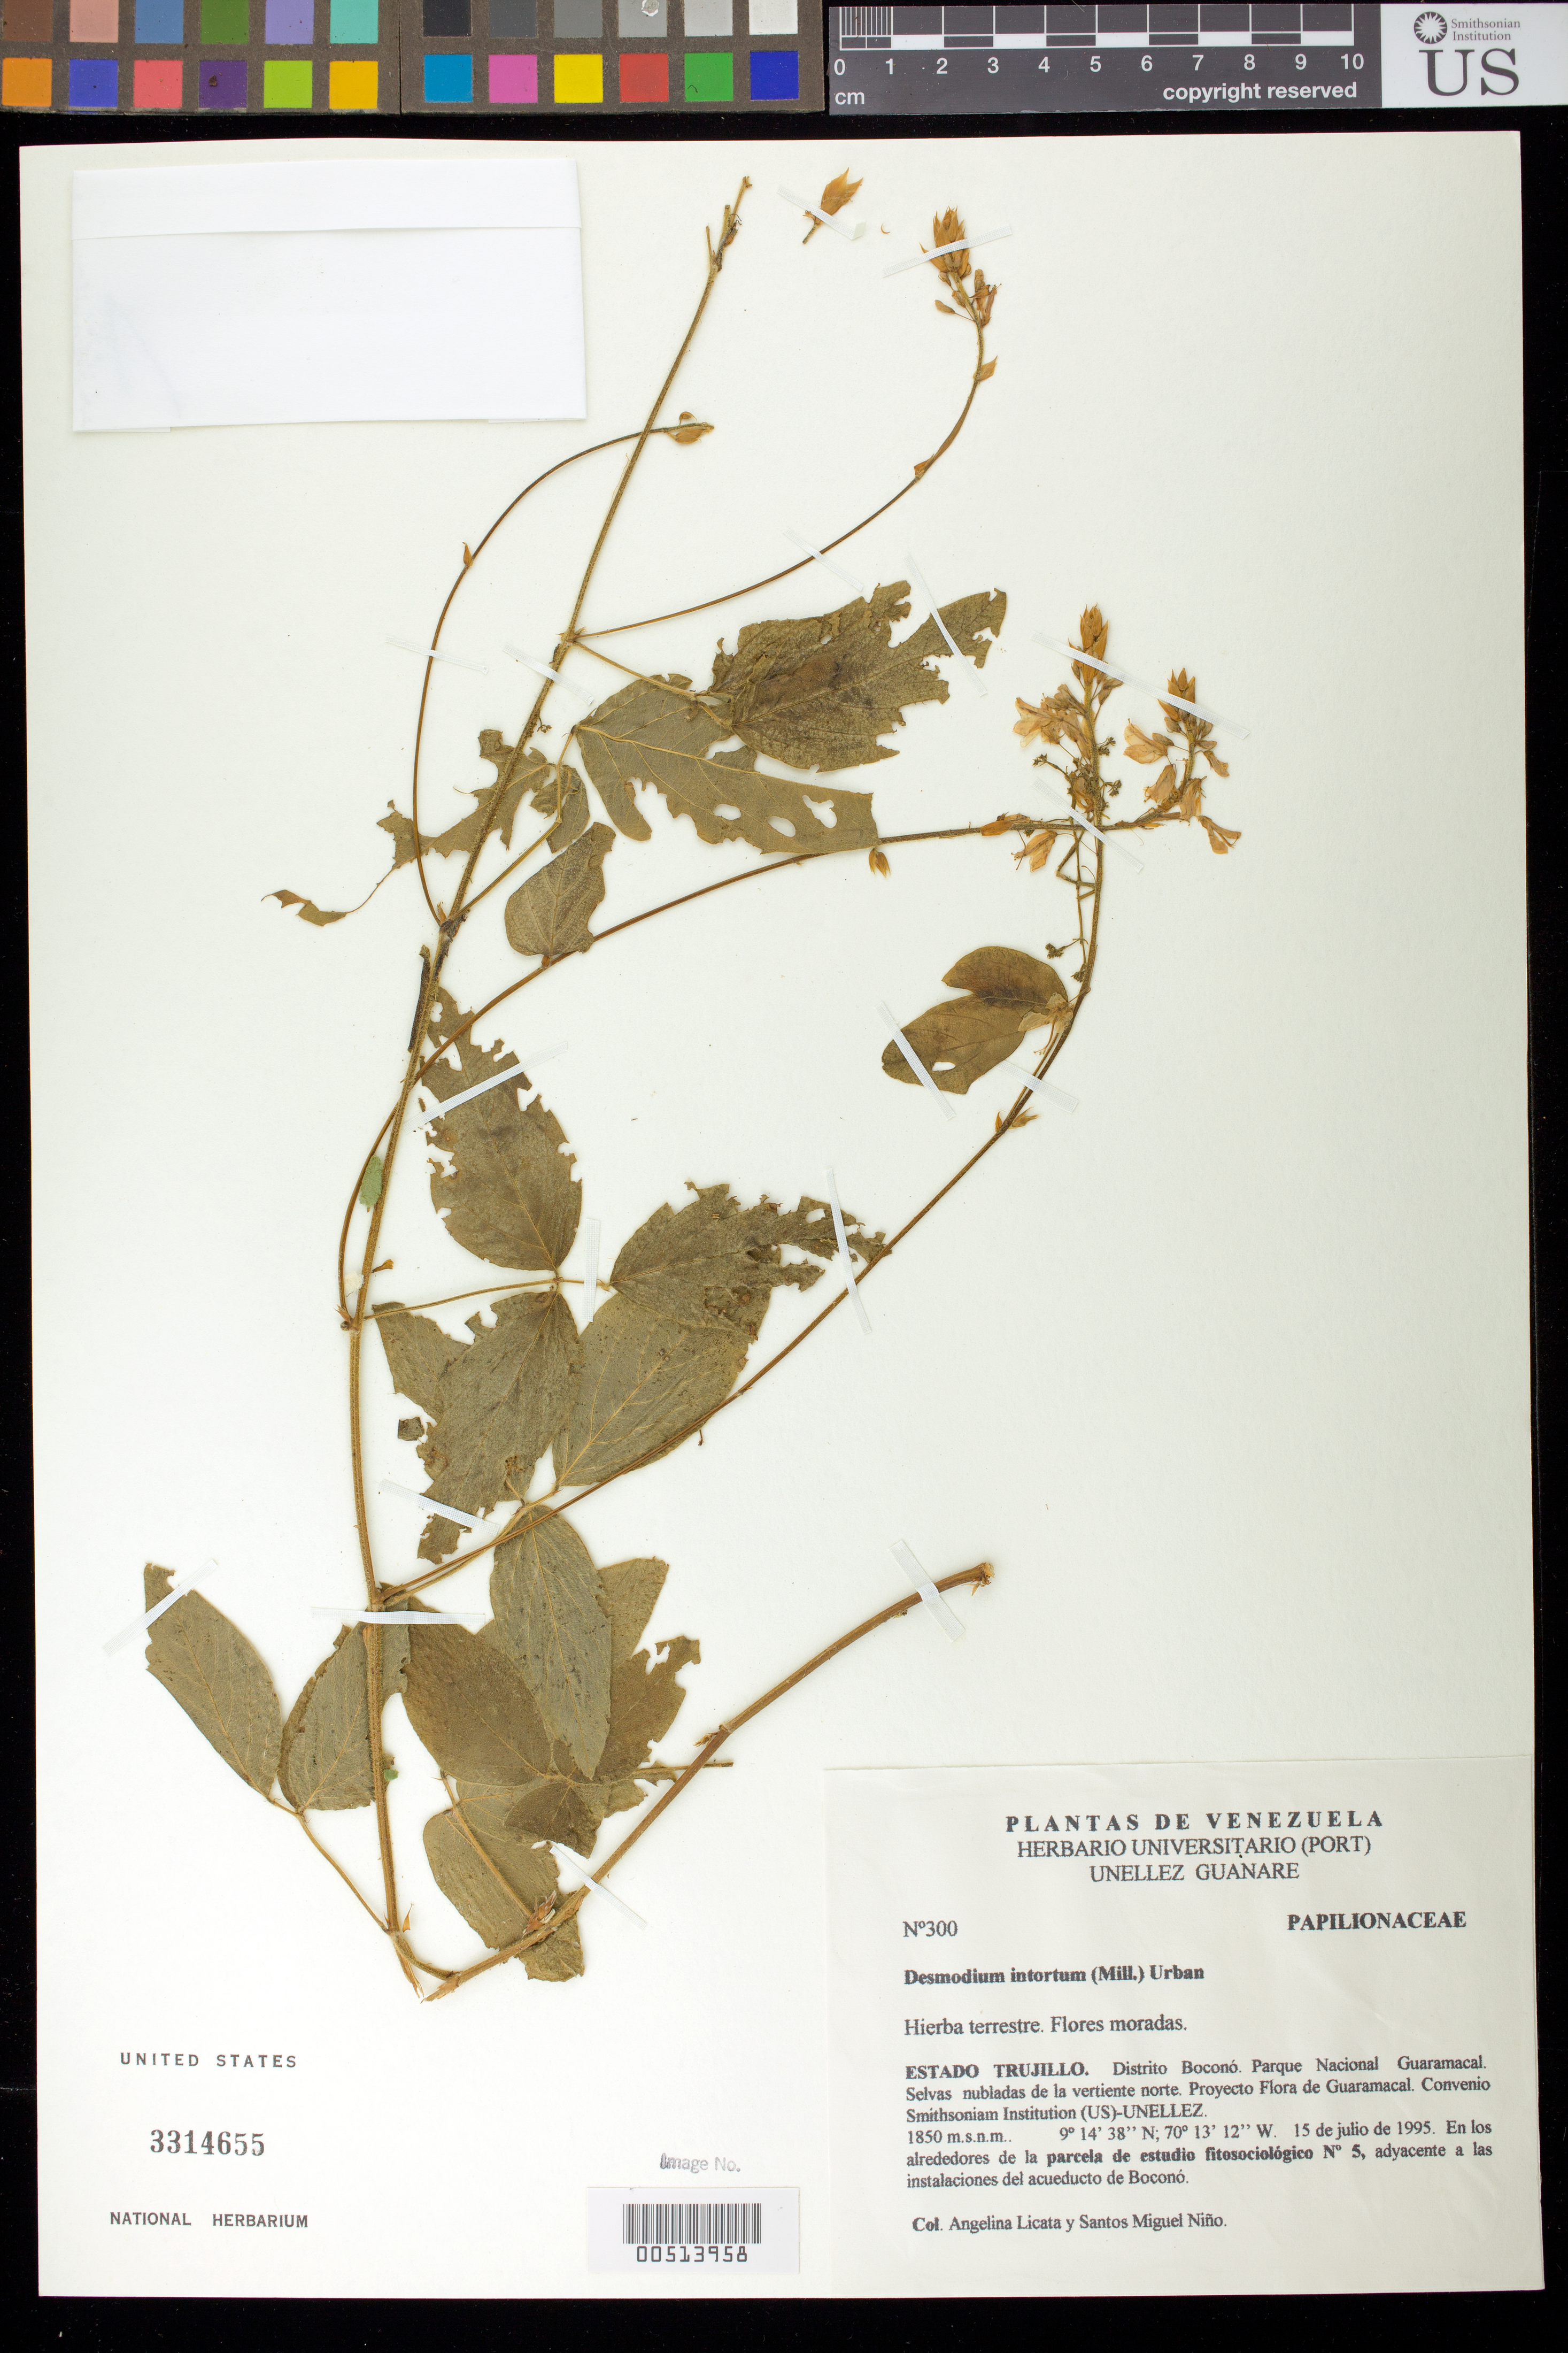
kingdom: Plantae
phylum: Tracheophyta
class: Magnoliopsida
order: Fabales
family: Fabaceae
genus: Desmodium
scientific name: Desmodium intortum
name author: (Mill.) Urb.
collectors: A. Licata & S. M. Niño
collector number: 300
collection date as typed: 15 Jul 1995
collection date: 1995-07-15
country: Venezuela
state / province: Trujillo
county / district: Boconó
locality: Parque Nacional Guaramacal, vertiente N, adyacente a las instalaciones del acueducto de Boconó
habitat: Selva nubladas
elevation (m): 1850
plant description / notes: PORT, US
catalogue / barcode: US 3314655